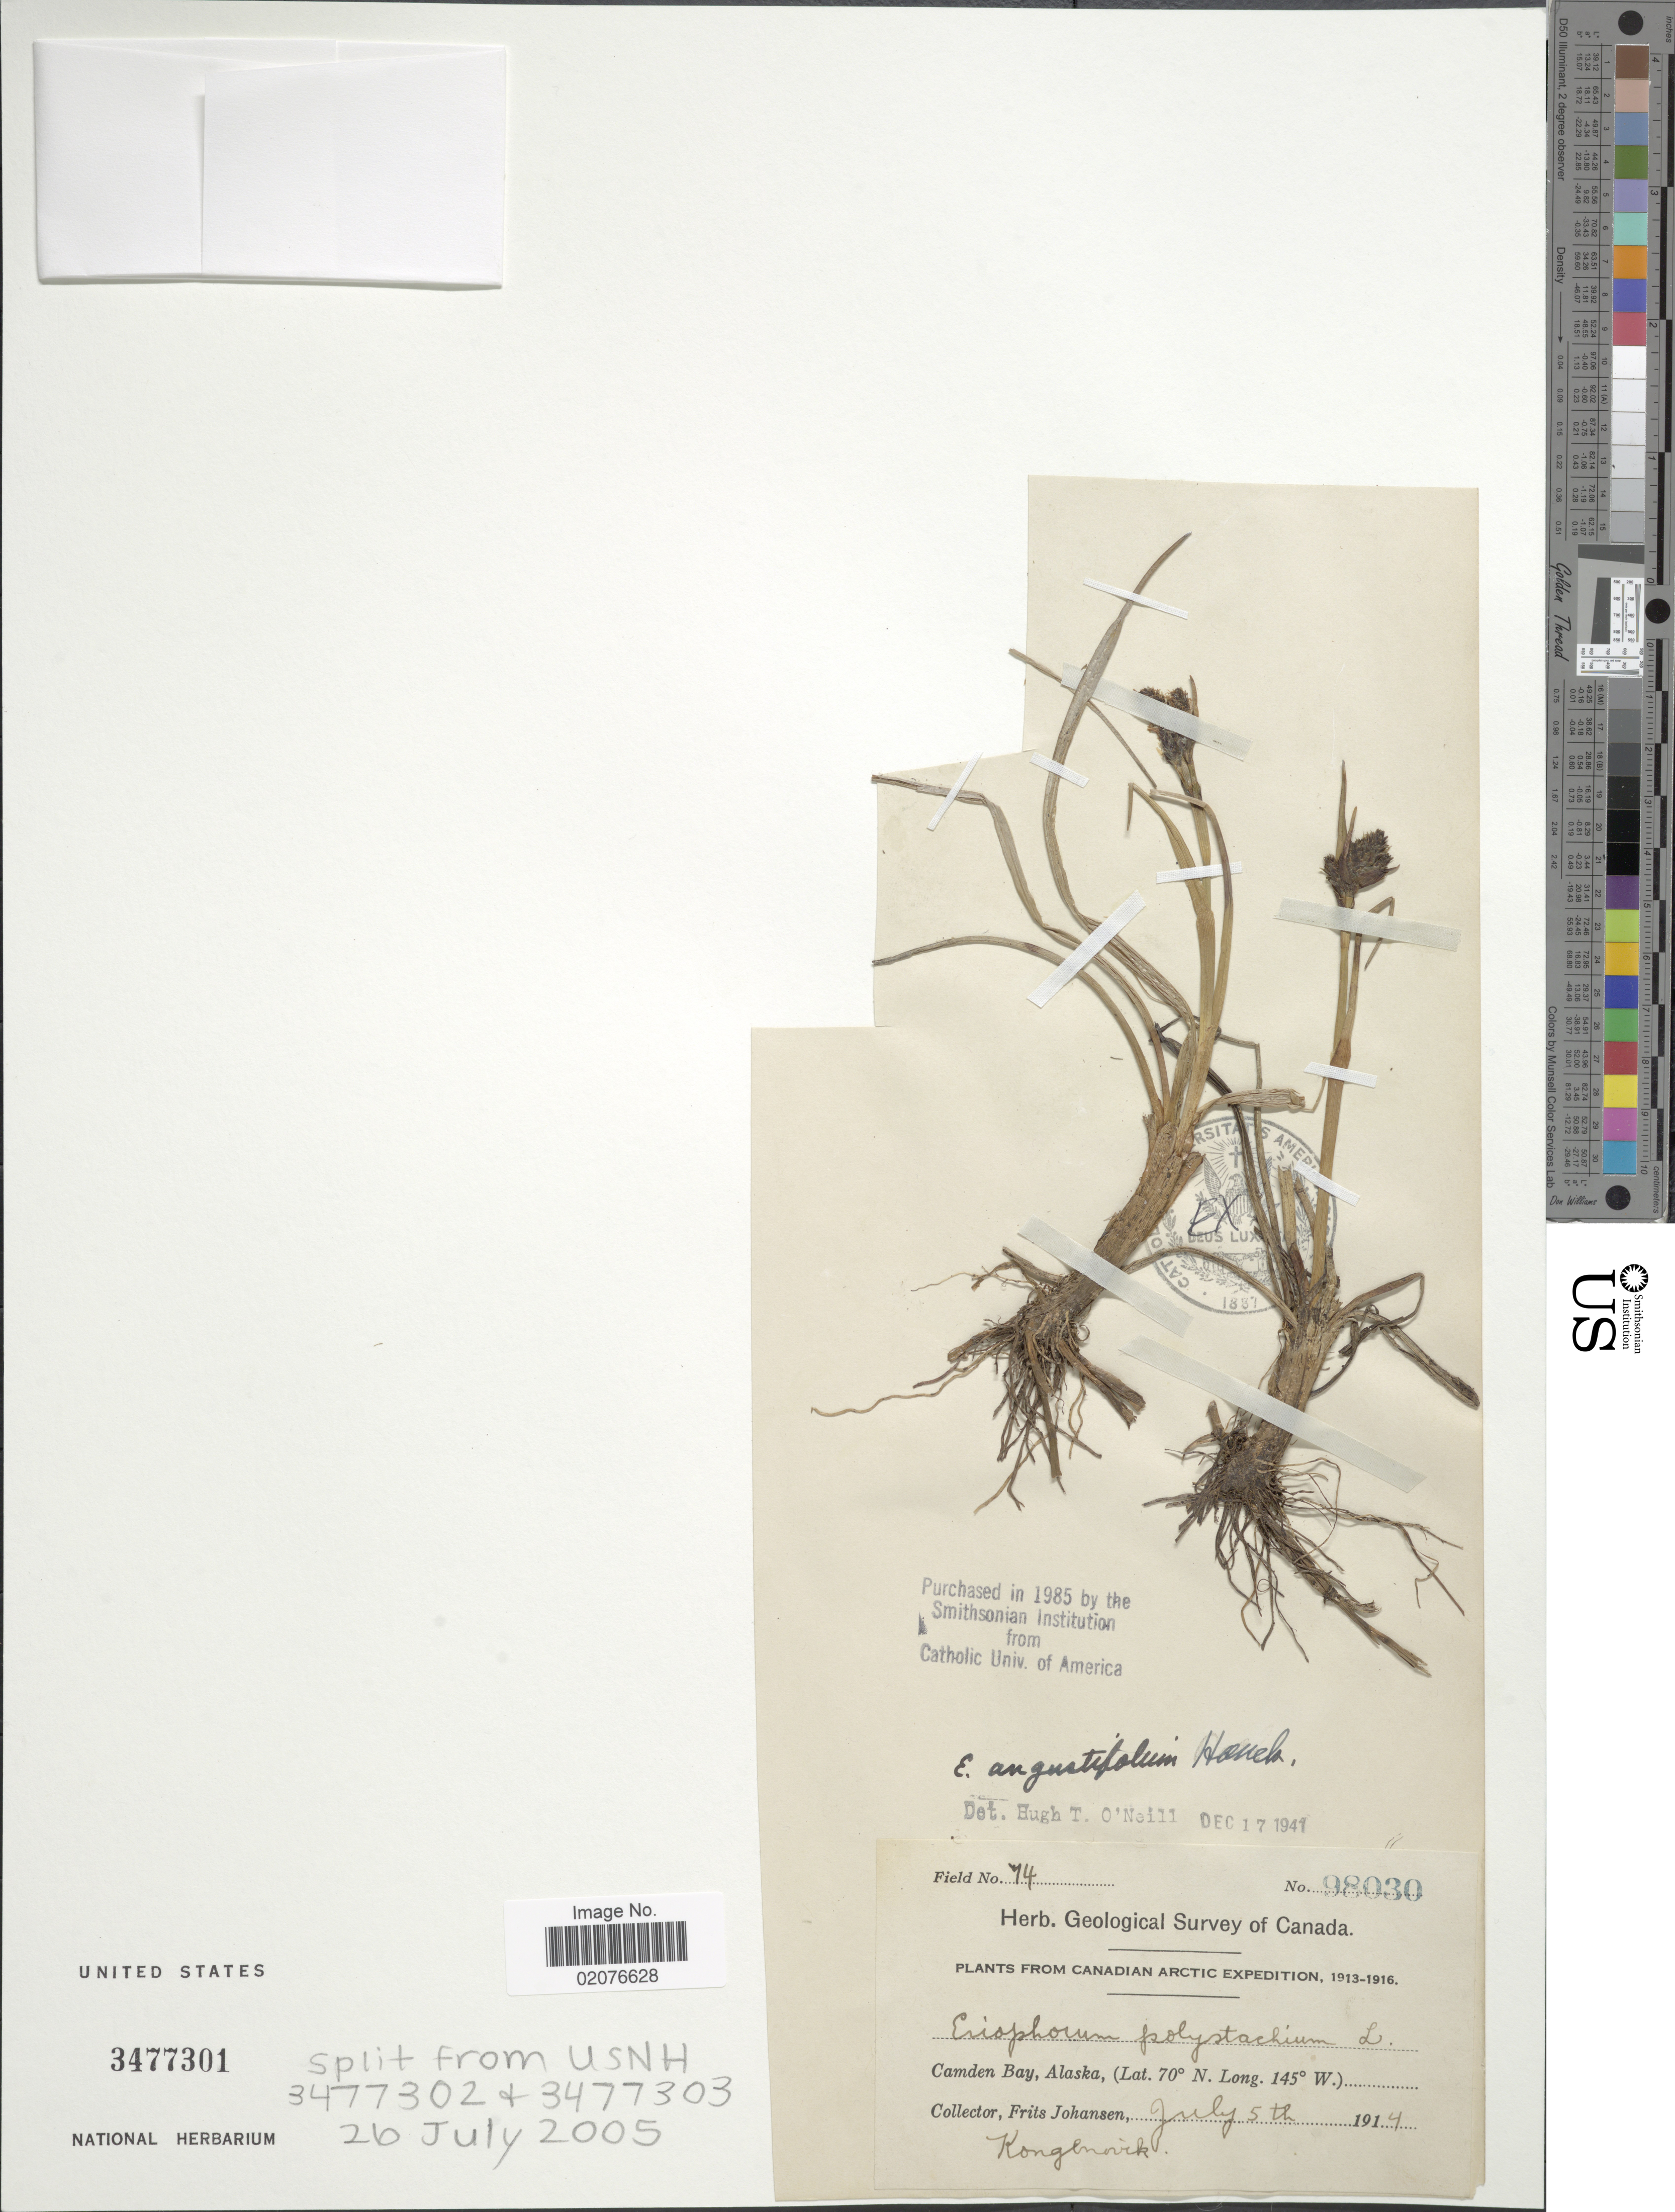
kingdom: Plantae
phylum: Tracheophyta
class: Liliopsida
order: Poales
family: Cyperaceae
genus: Eriophorum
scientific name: Eriophorum angustifolium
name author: Honck.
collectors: F. Johansen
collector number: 98030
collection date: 1914-07-05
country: United States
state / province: Alaska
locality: Canadian Arctic, Camden Bay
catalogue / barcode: US 3477301